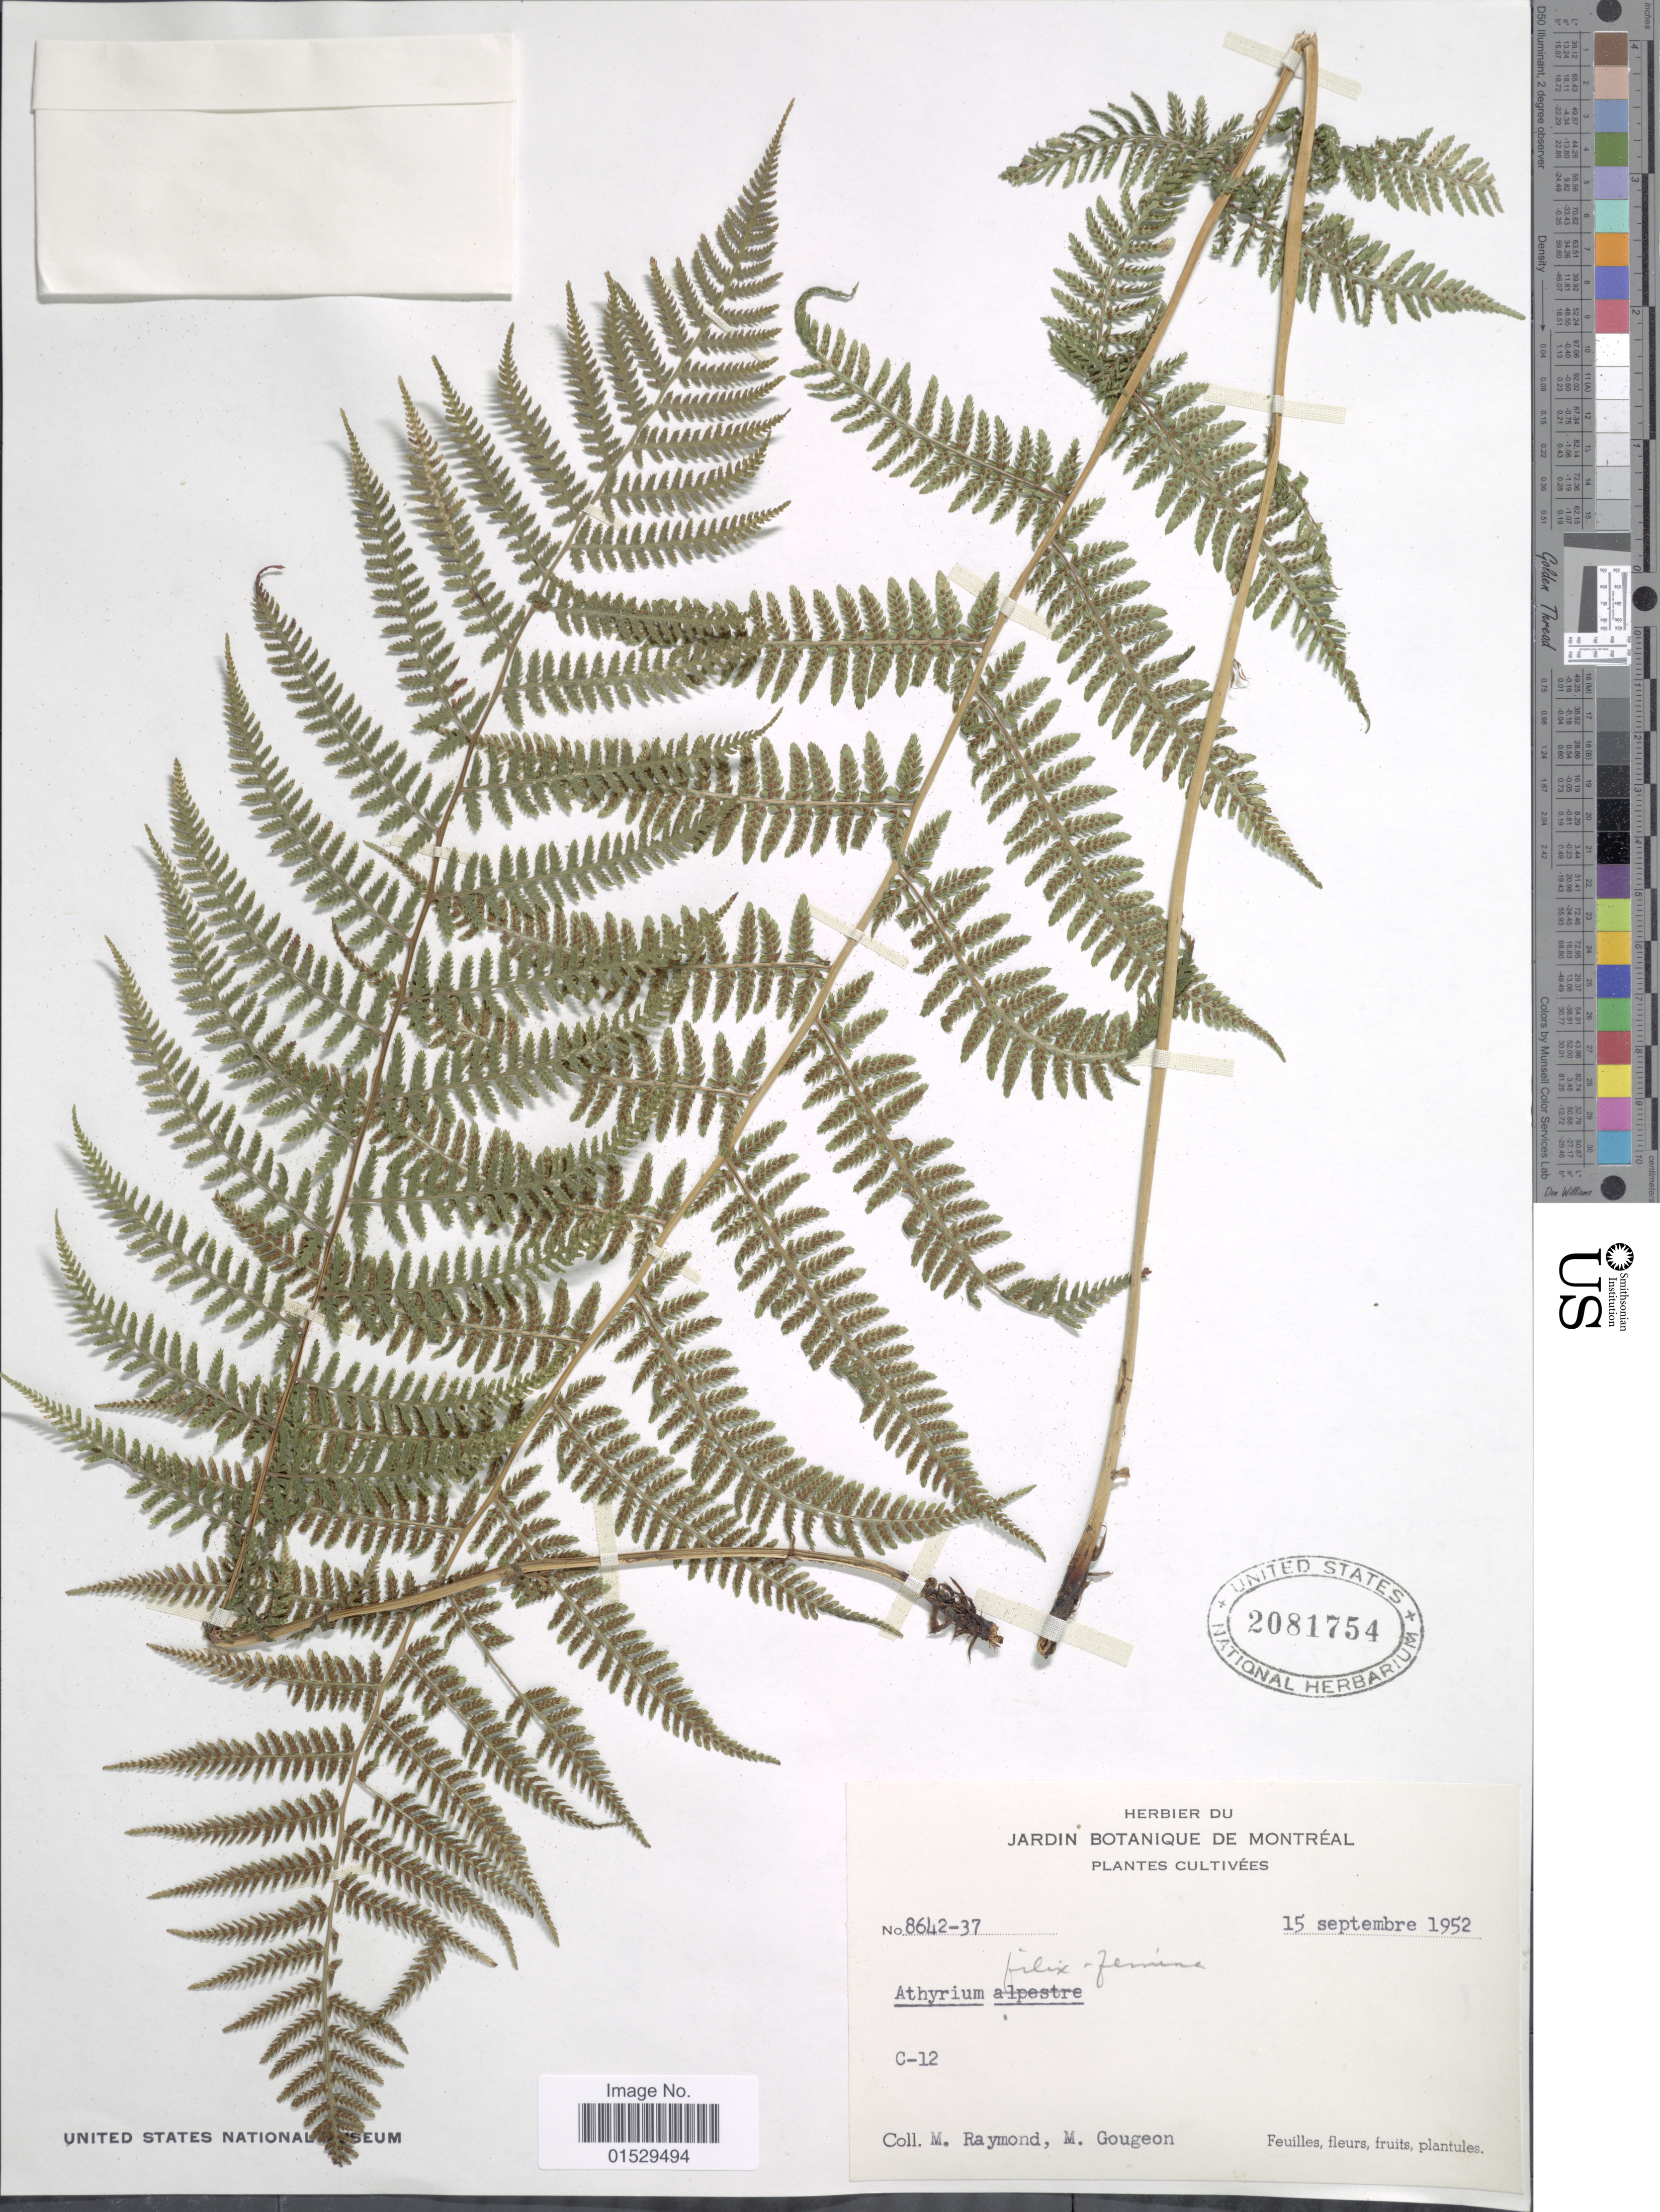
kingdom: Plantae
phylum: Tracheophyta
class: Polypodiopsida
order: Polypodiales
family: Athyriaceae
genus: Athyrium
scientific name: Athyrium filix-femina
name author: (L.) Roth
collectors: M. Raymond & M. Gougeon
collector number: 8642-37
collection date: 1952-09-15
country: Canada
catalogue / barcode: US 2081754